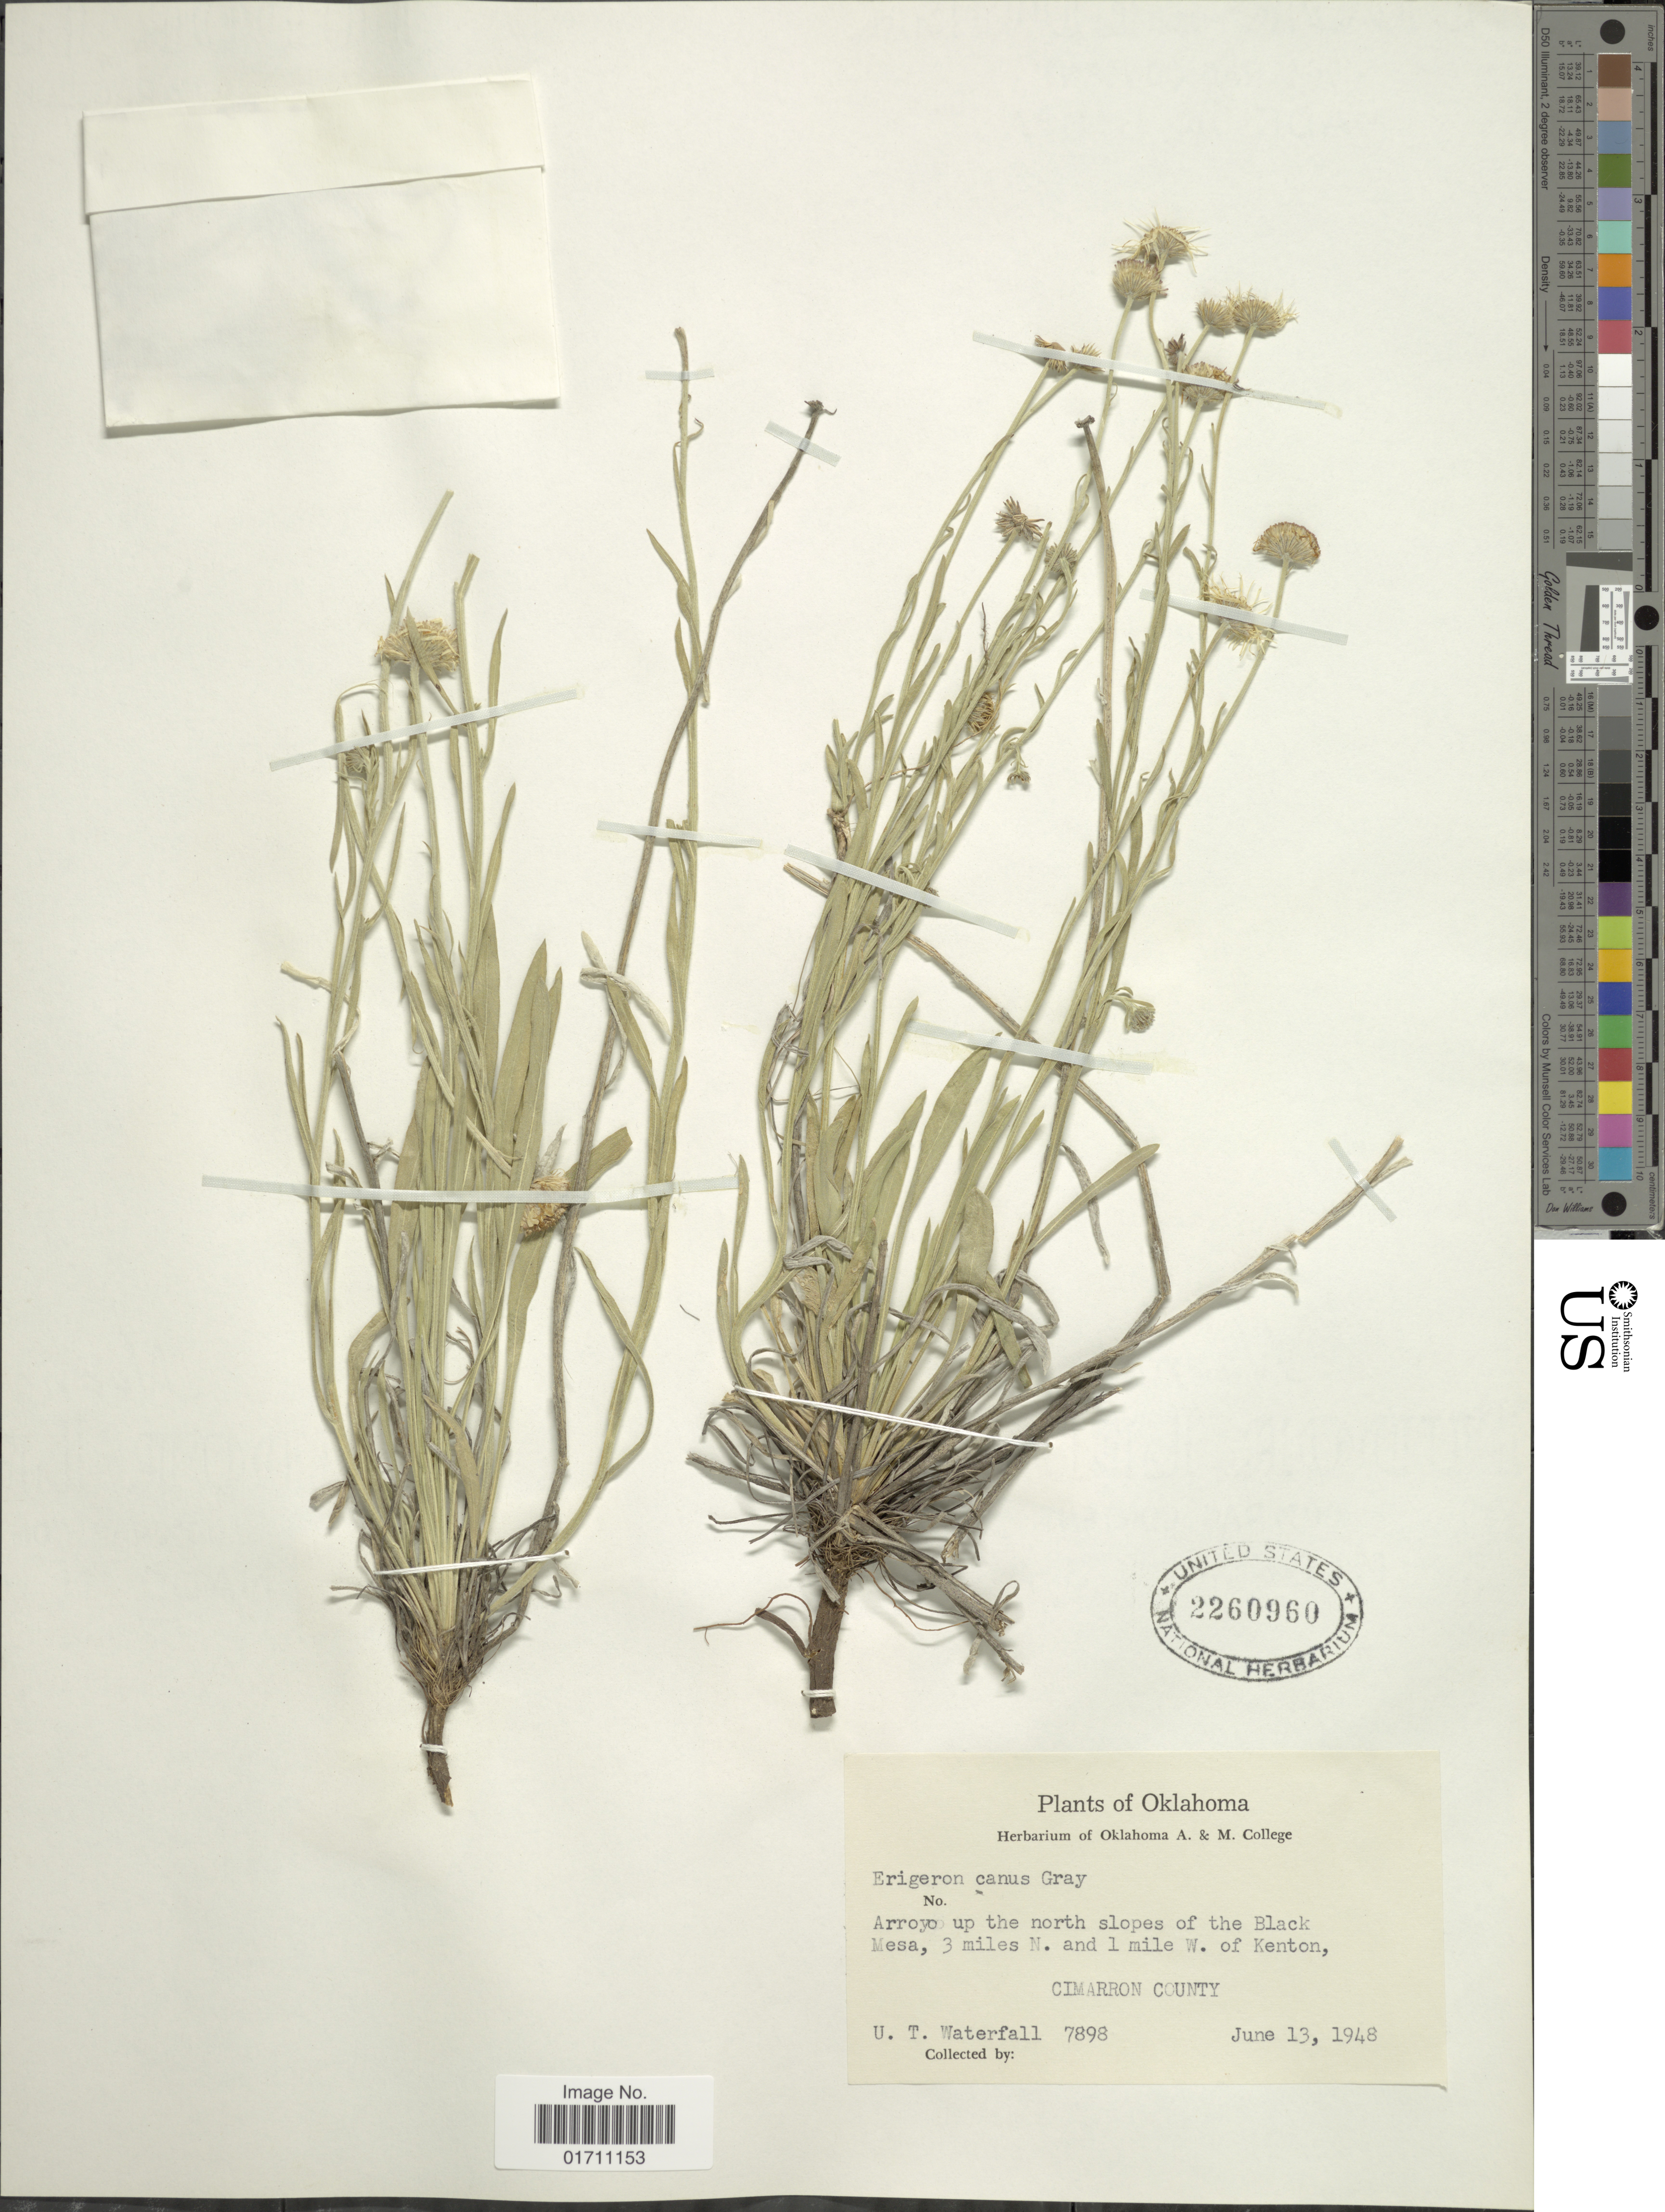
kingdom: Plantae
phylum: Tracheophyta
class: Magnoliopsida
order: Asterales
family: Asteraceae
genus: Erigeron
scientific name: Erigeron canus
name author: A. Gray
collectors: U. T. Waterfall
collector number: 7898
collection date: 1948-06-13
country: United States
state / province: Oklahoma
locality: Arroyo up the north slopes of the Black Mesa, 3 miles N. and 1 mile W. of Kenton, Cimarron County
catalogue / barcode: US 2260960